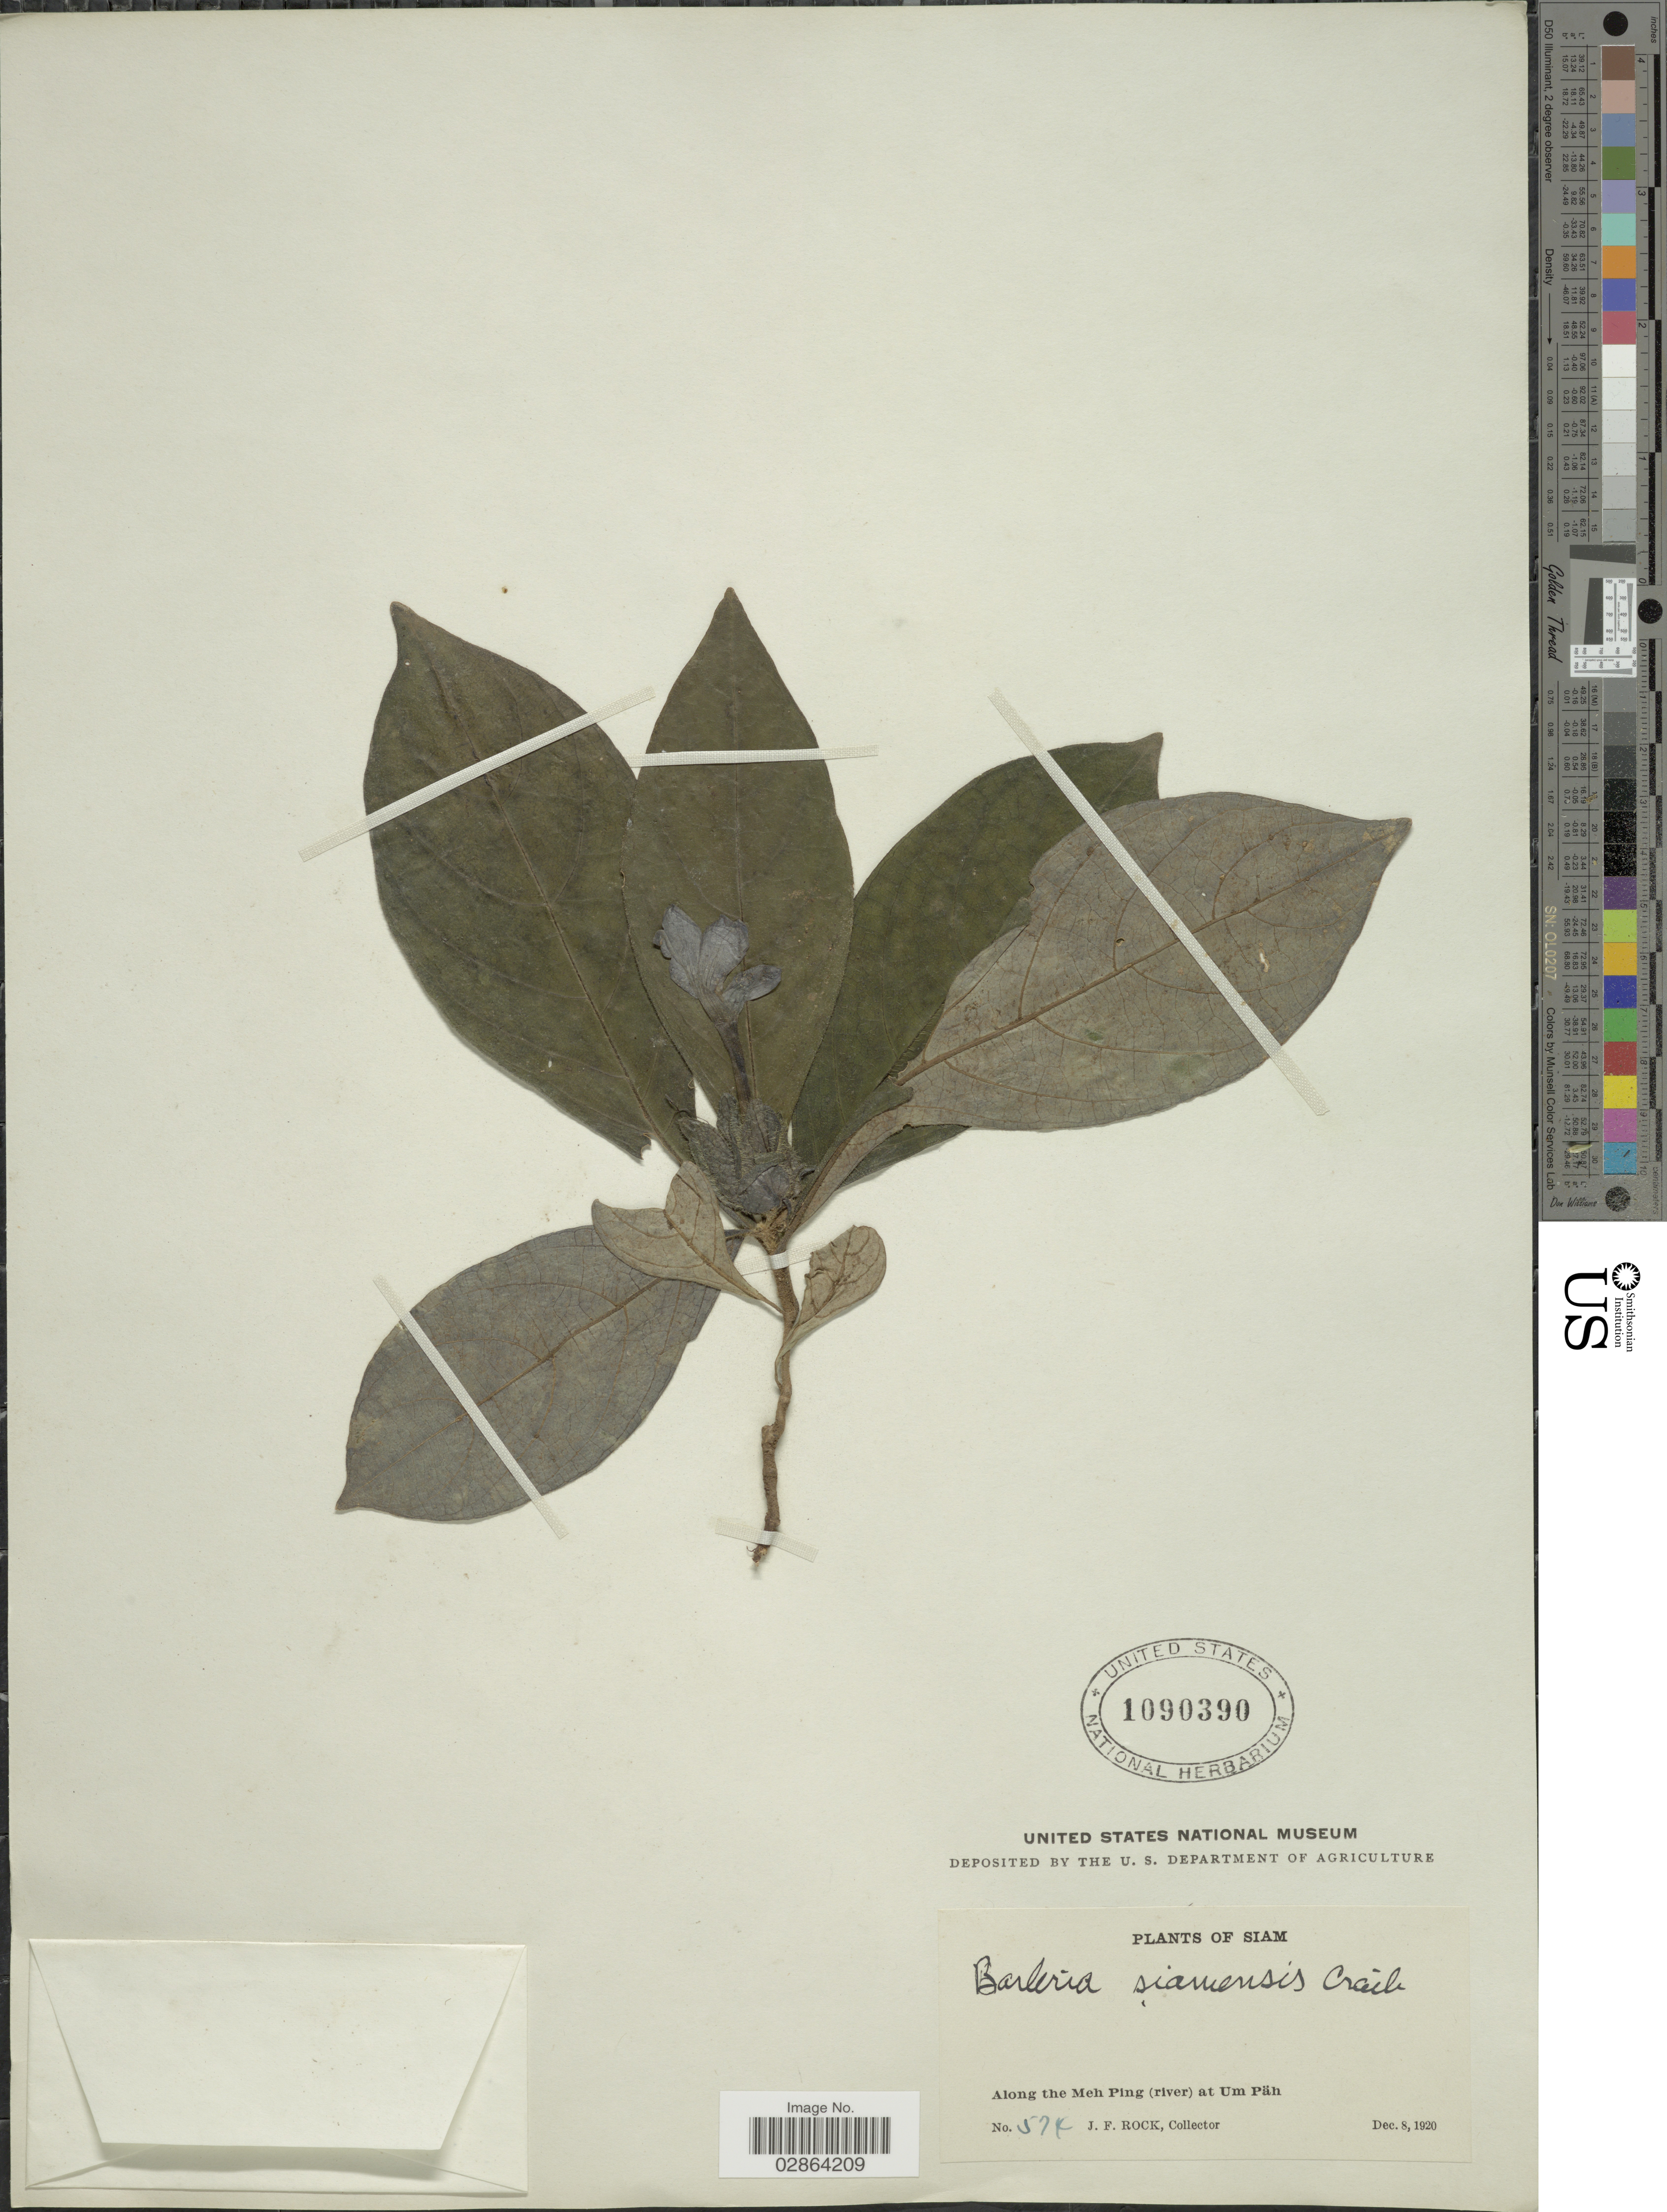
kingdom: Plantae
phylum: Tracheophyta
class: Magnoliopsida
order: Lamiales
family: Acanthaceae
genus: Barleria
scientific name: Barleria siamensis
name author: Craib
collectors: J. Rock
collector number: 574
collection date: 1920-12-08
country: Thailand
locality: Siam, Along the Meh Ping (river) at Um Päh.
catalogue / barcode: US 1090390